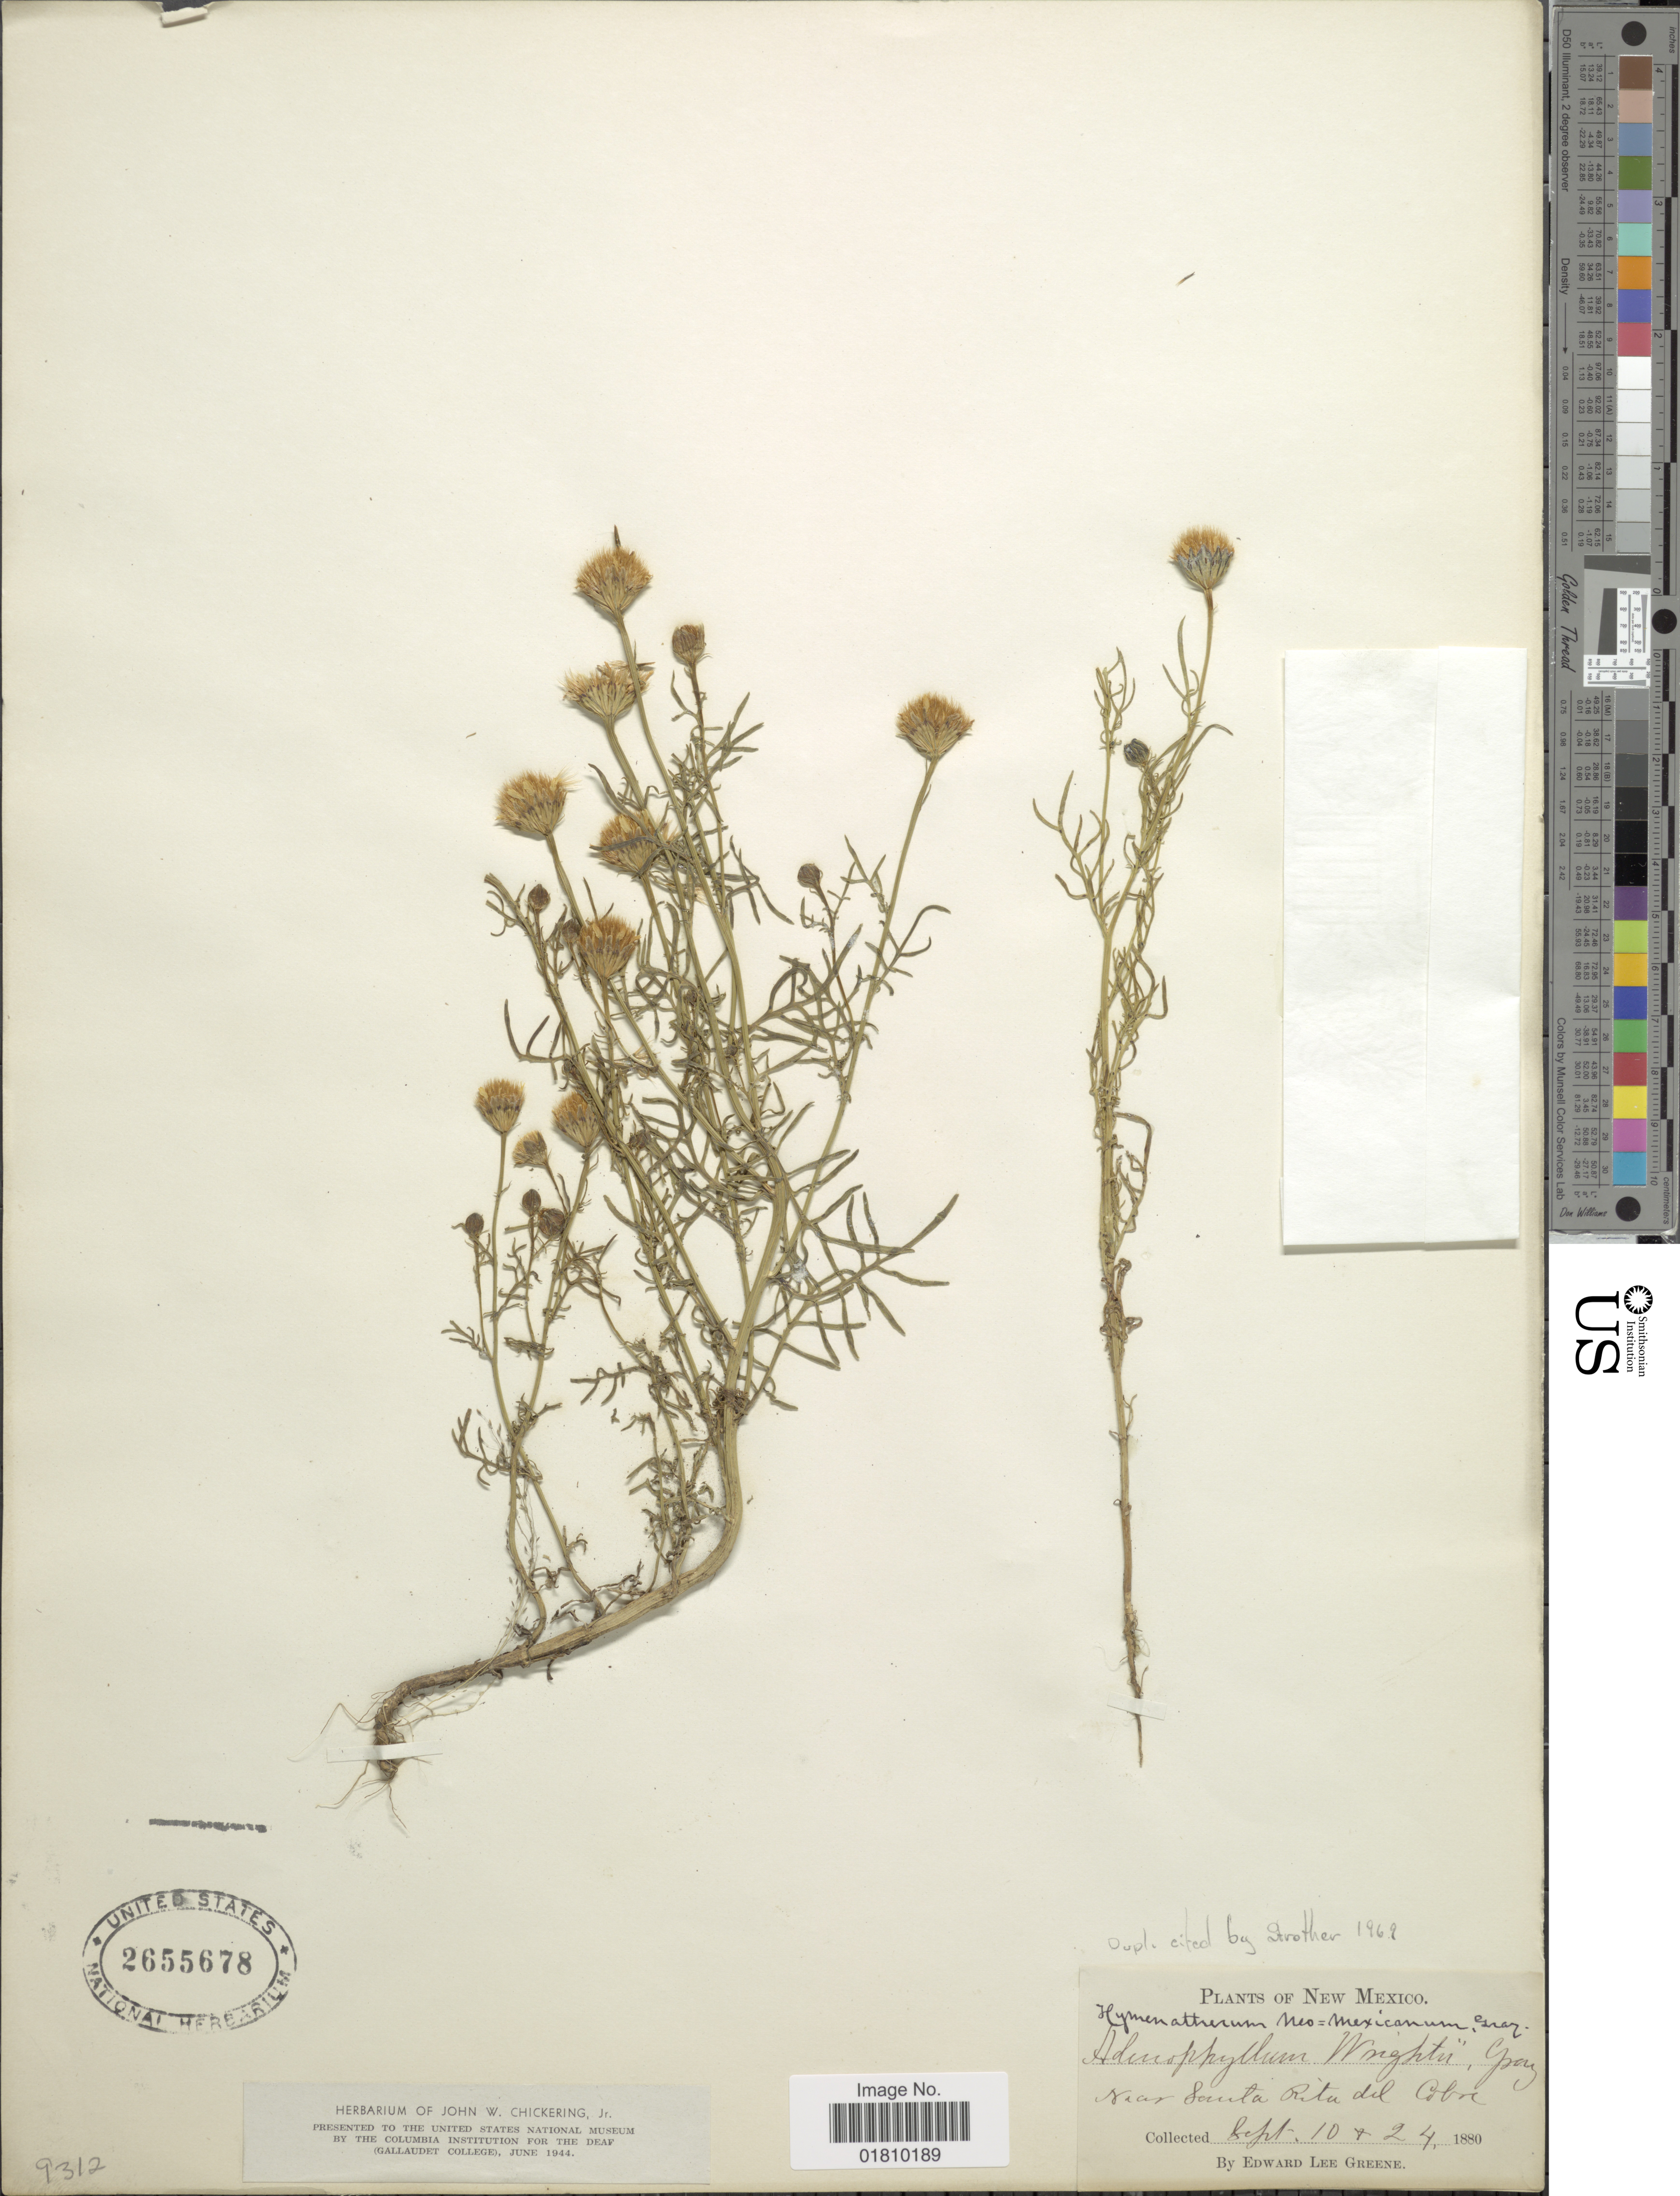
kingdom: Plantae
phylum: Tracheophyta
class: Magnoliopsida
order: Asterales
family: Asteraceae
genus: Adenophyllum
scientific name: Adenophyllum wrightii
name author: A. Gray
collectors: E. L. Greene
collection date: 1880-09-10/1880-09-24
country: United States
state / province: New Mexico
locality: Near Santa Rita del Cobra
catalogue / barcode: US 2655678